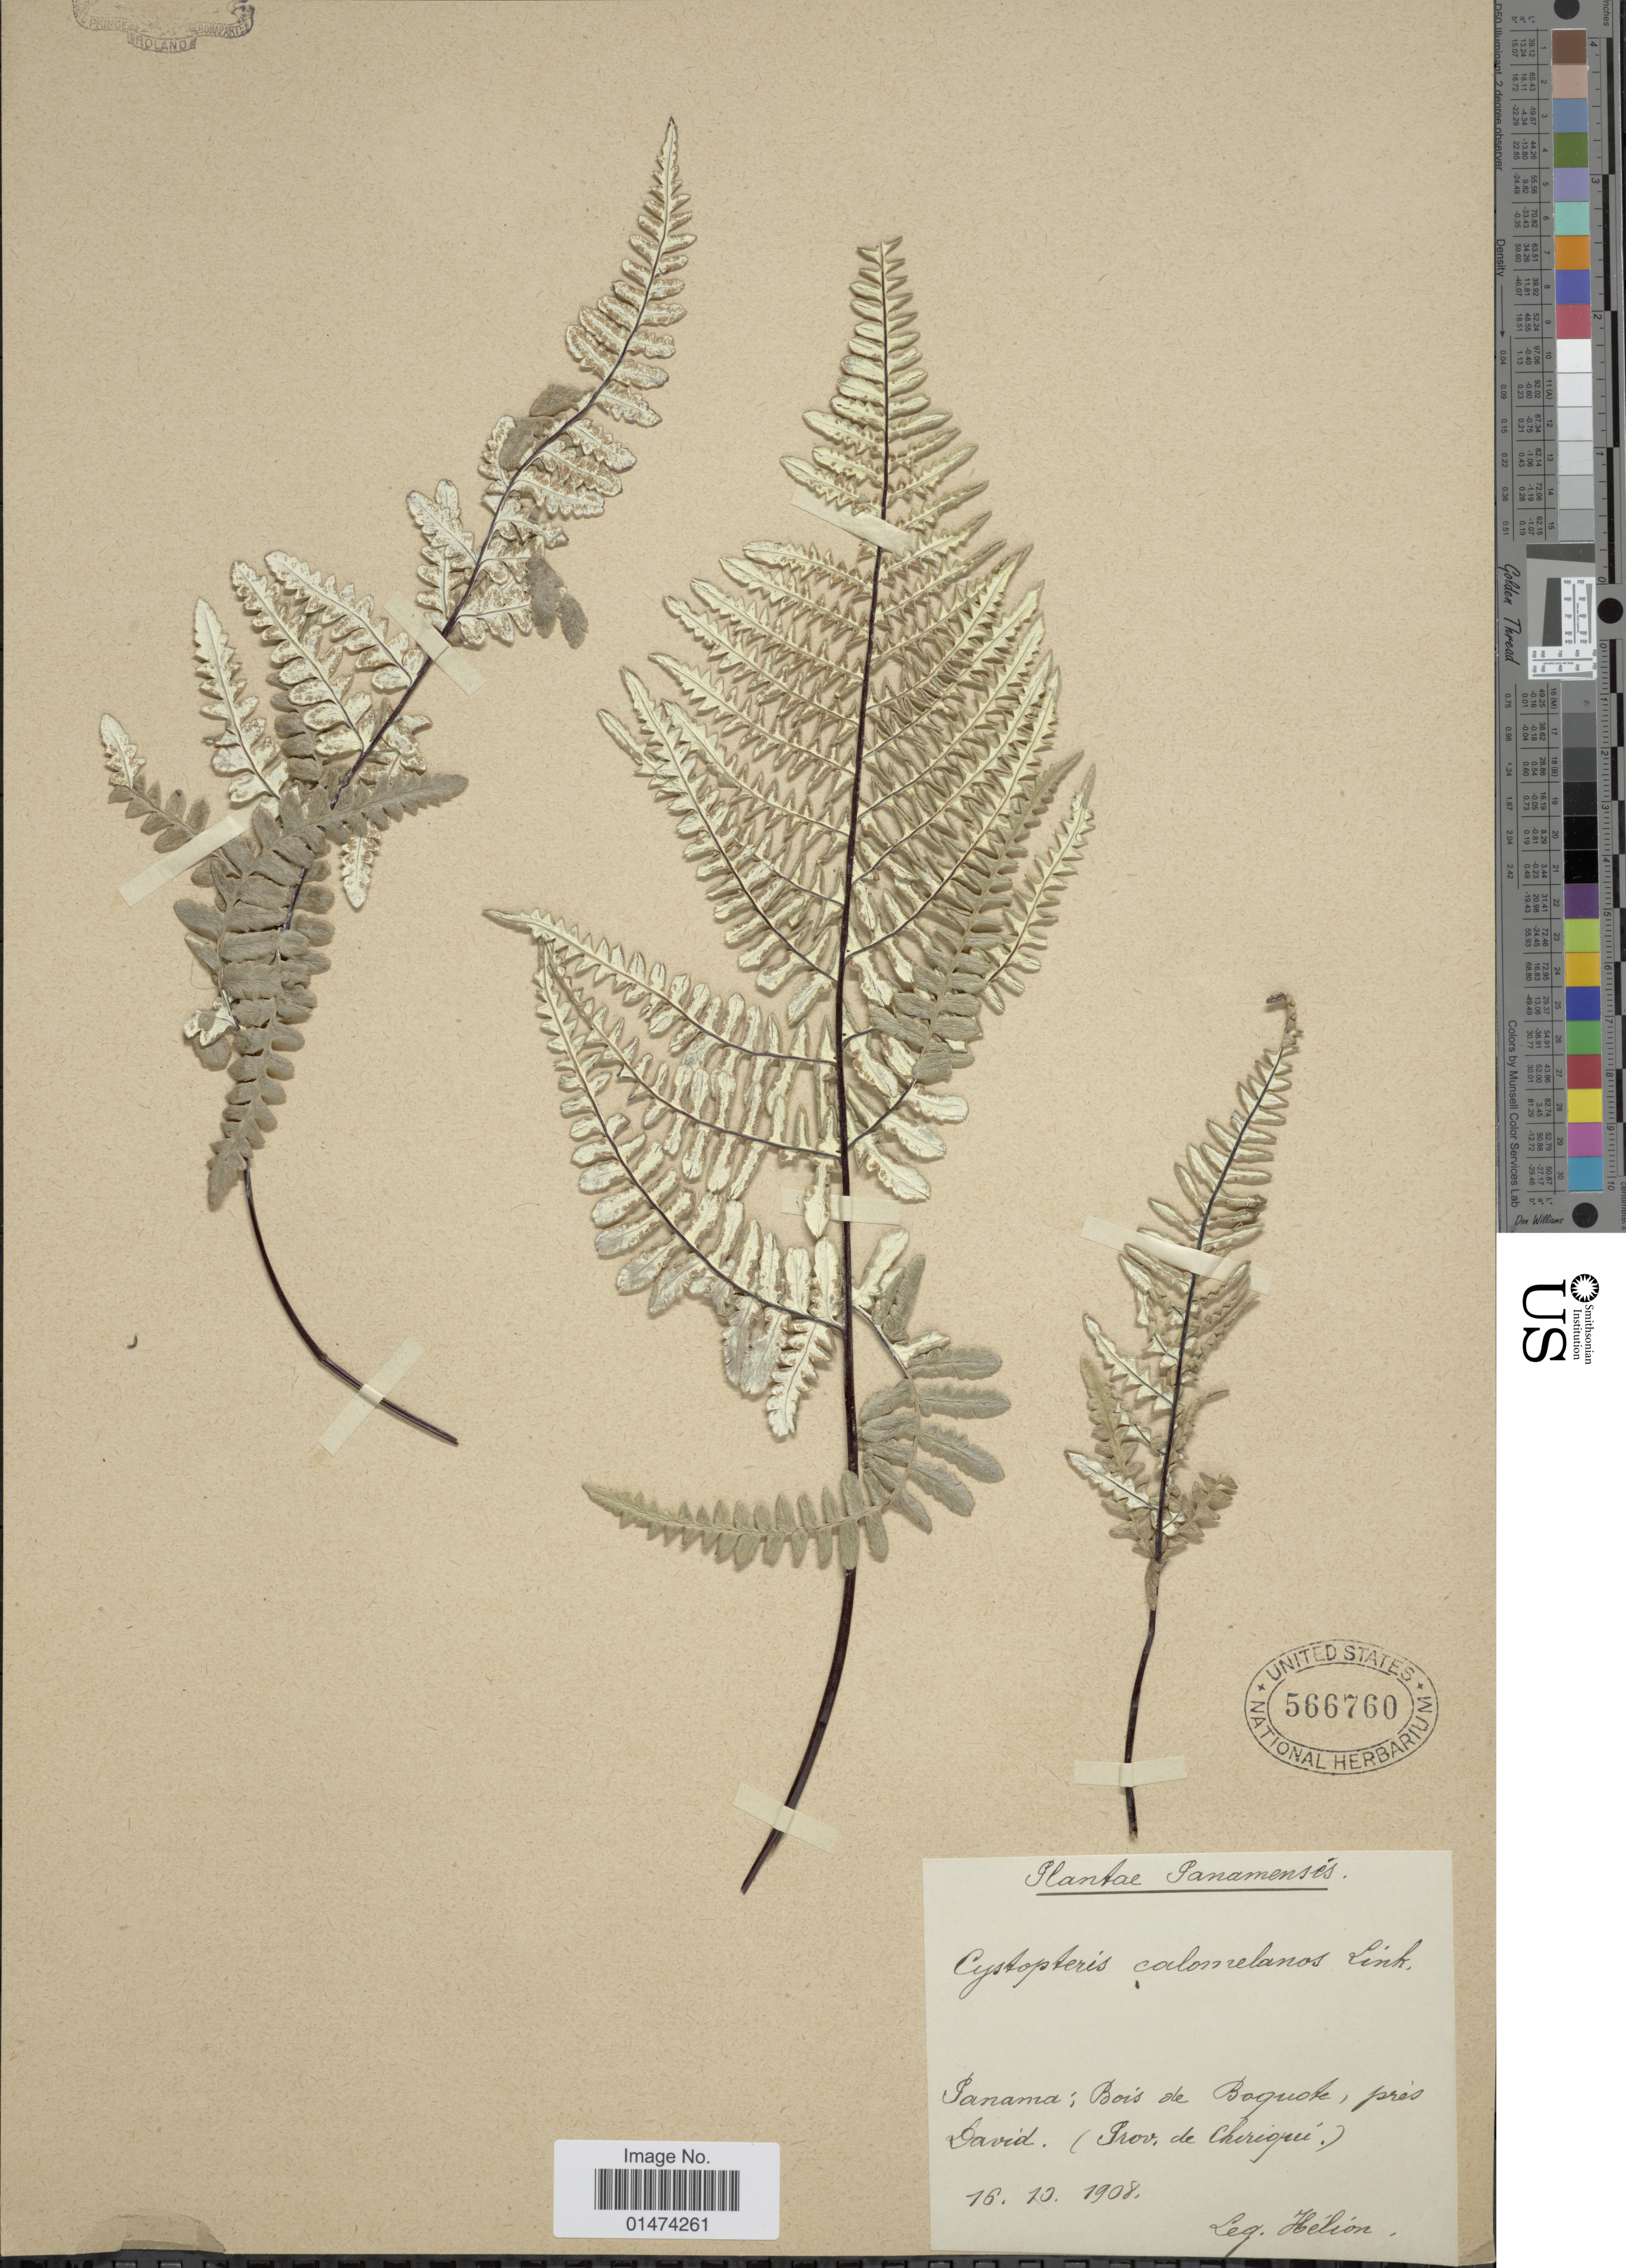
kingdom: Plantae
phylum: Tracheophyta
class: Polypodiopsida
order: Polypodiales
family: Pteridaceae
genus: Pityrogramma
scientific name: Pityrogramma tartarea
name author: (Cav.) Maxon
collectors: Hélion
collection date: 1908-10-16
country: Panama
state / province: Chiriqui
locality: Panama: Bois de Boguote, pres David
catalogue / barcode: US 566760